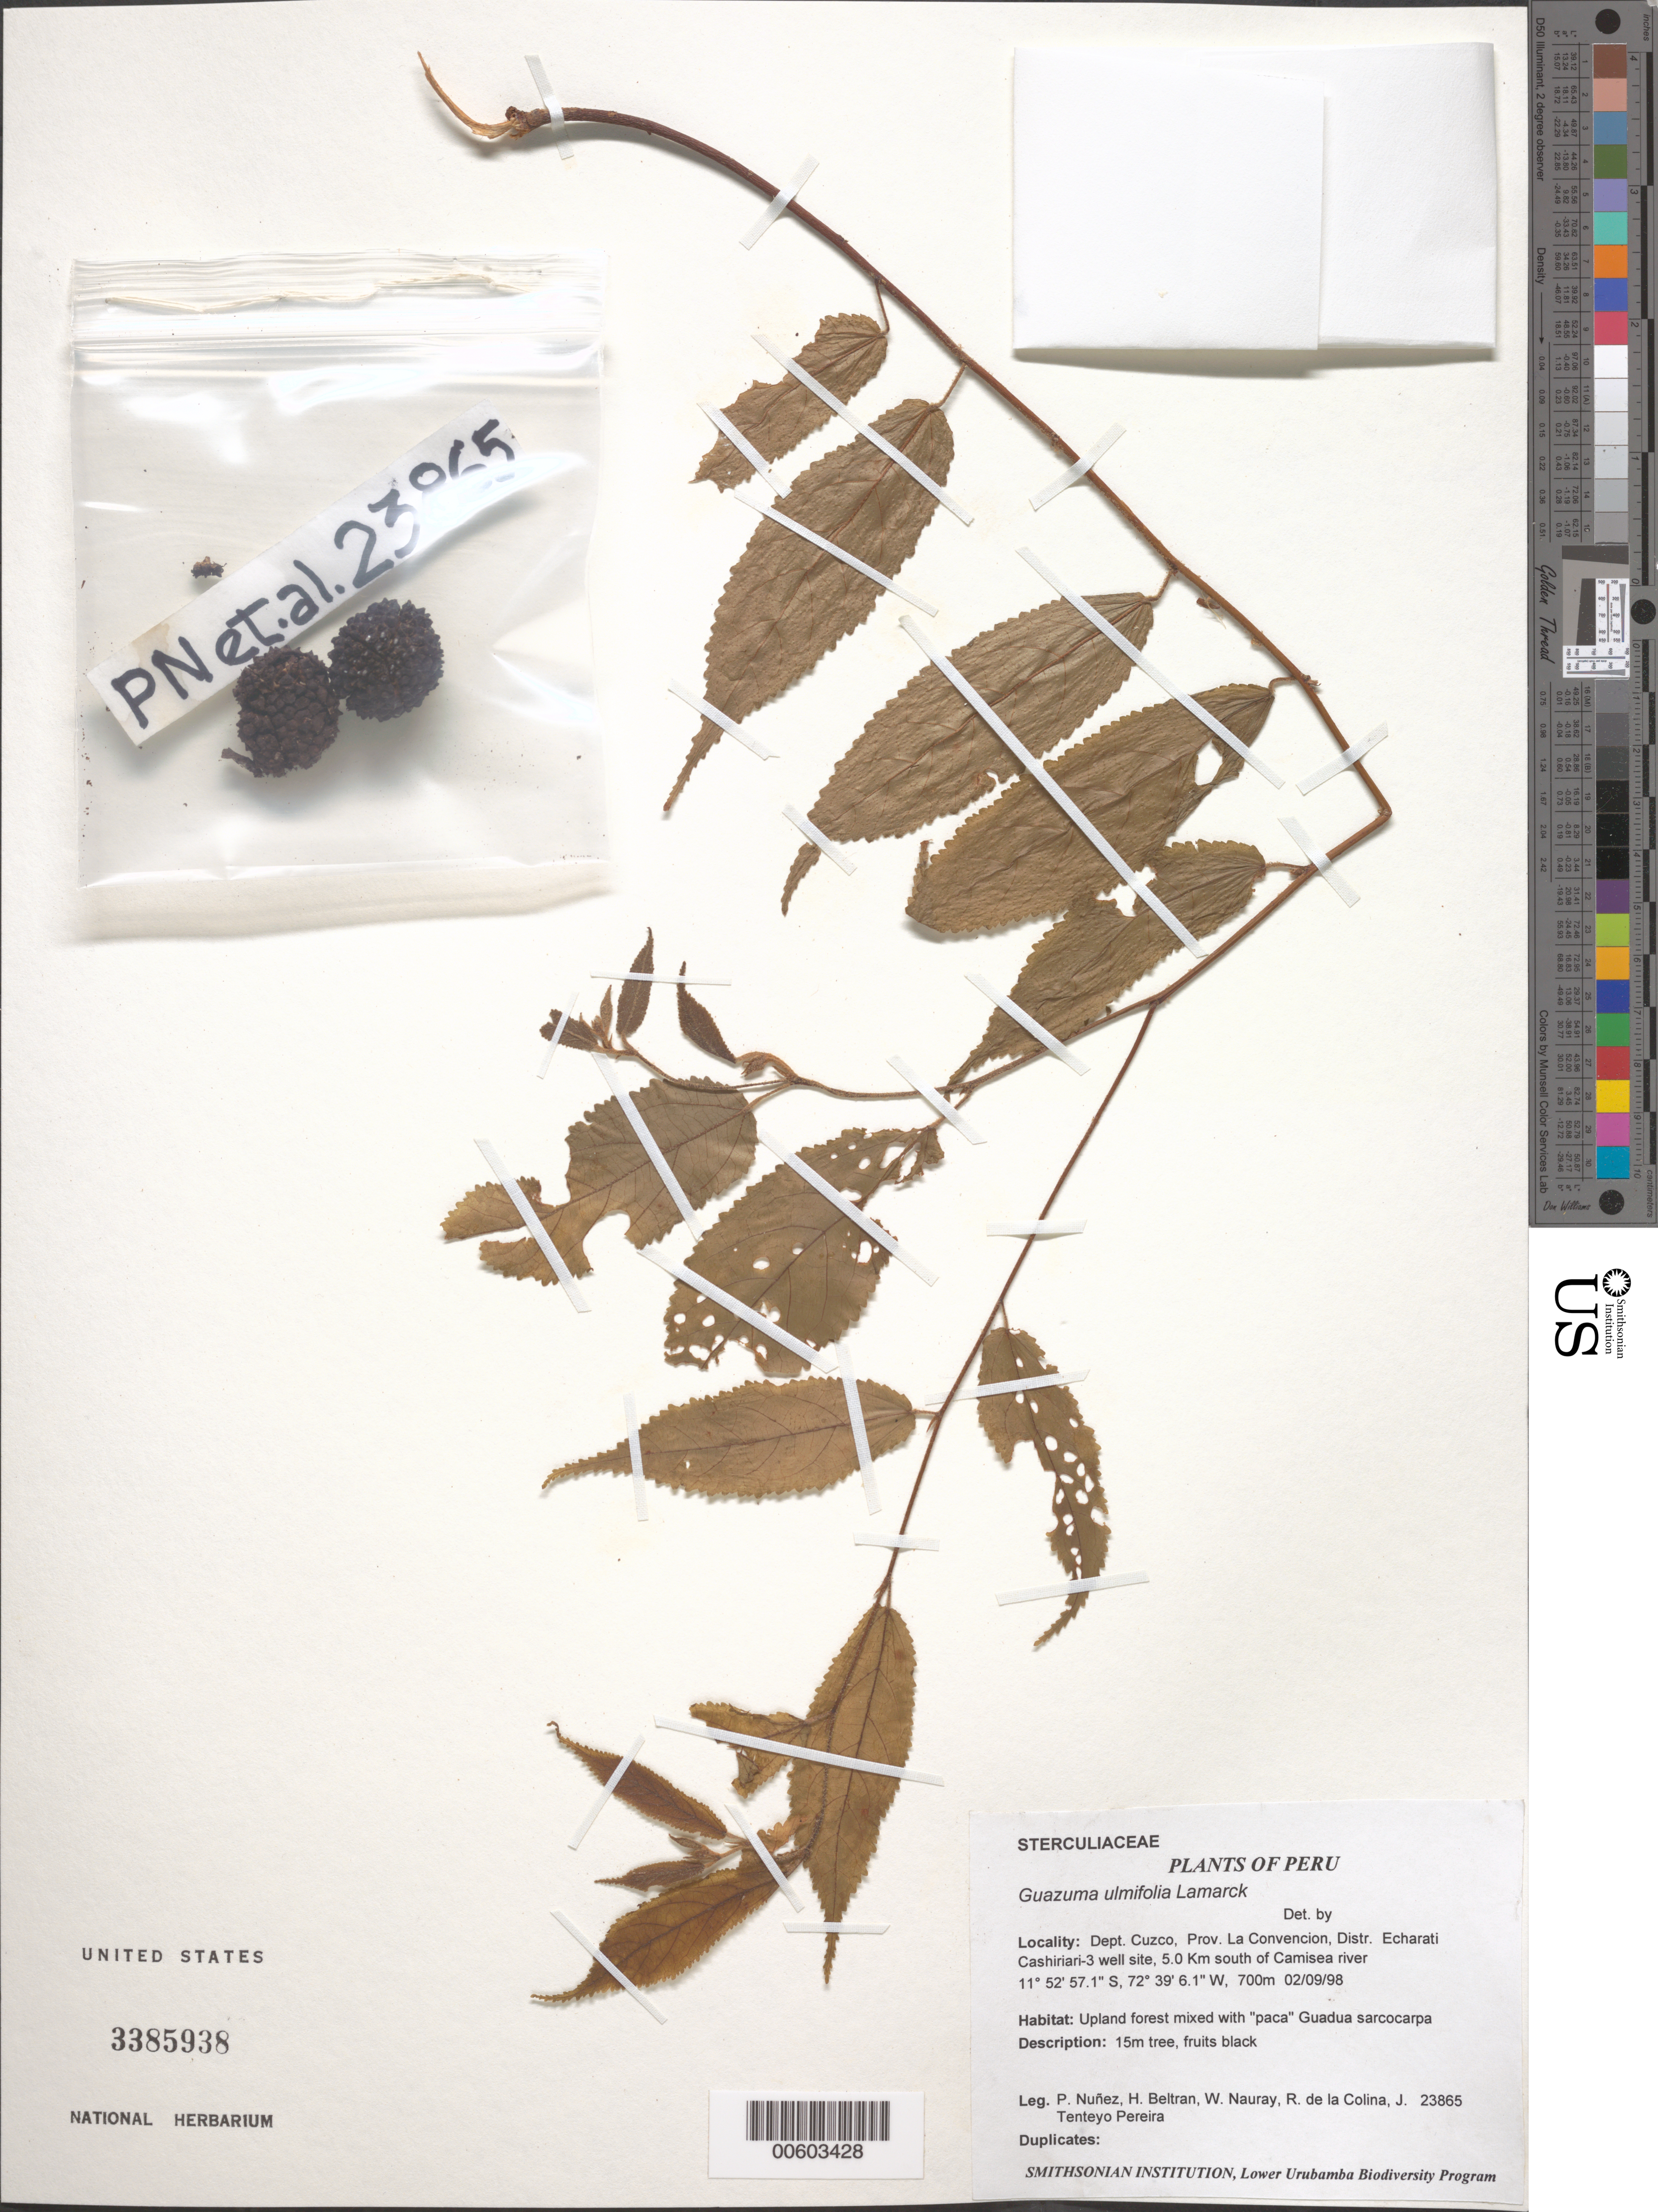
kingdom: Plantae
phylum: Tracheophyta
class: Magnoliopsida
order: Malvales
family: Malvaceae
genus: Guazuma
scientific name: Guazuma ulmifolia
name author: Lam.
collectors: P. Nuñez V., H. Beltran, W. Nauray & R. Colina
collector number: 23865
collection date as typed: Transcribed d/m/y: 2/9/98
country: Peru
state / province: Cusco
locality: Dept. Cuzco, Prov. La Convencion, Distr. Echarati Cashiriari-3 well site, 5.0 Km south of Camisea river.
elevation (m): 700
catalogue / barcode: US 3385938